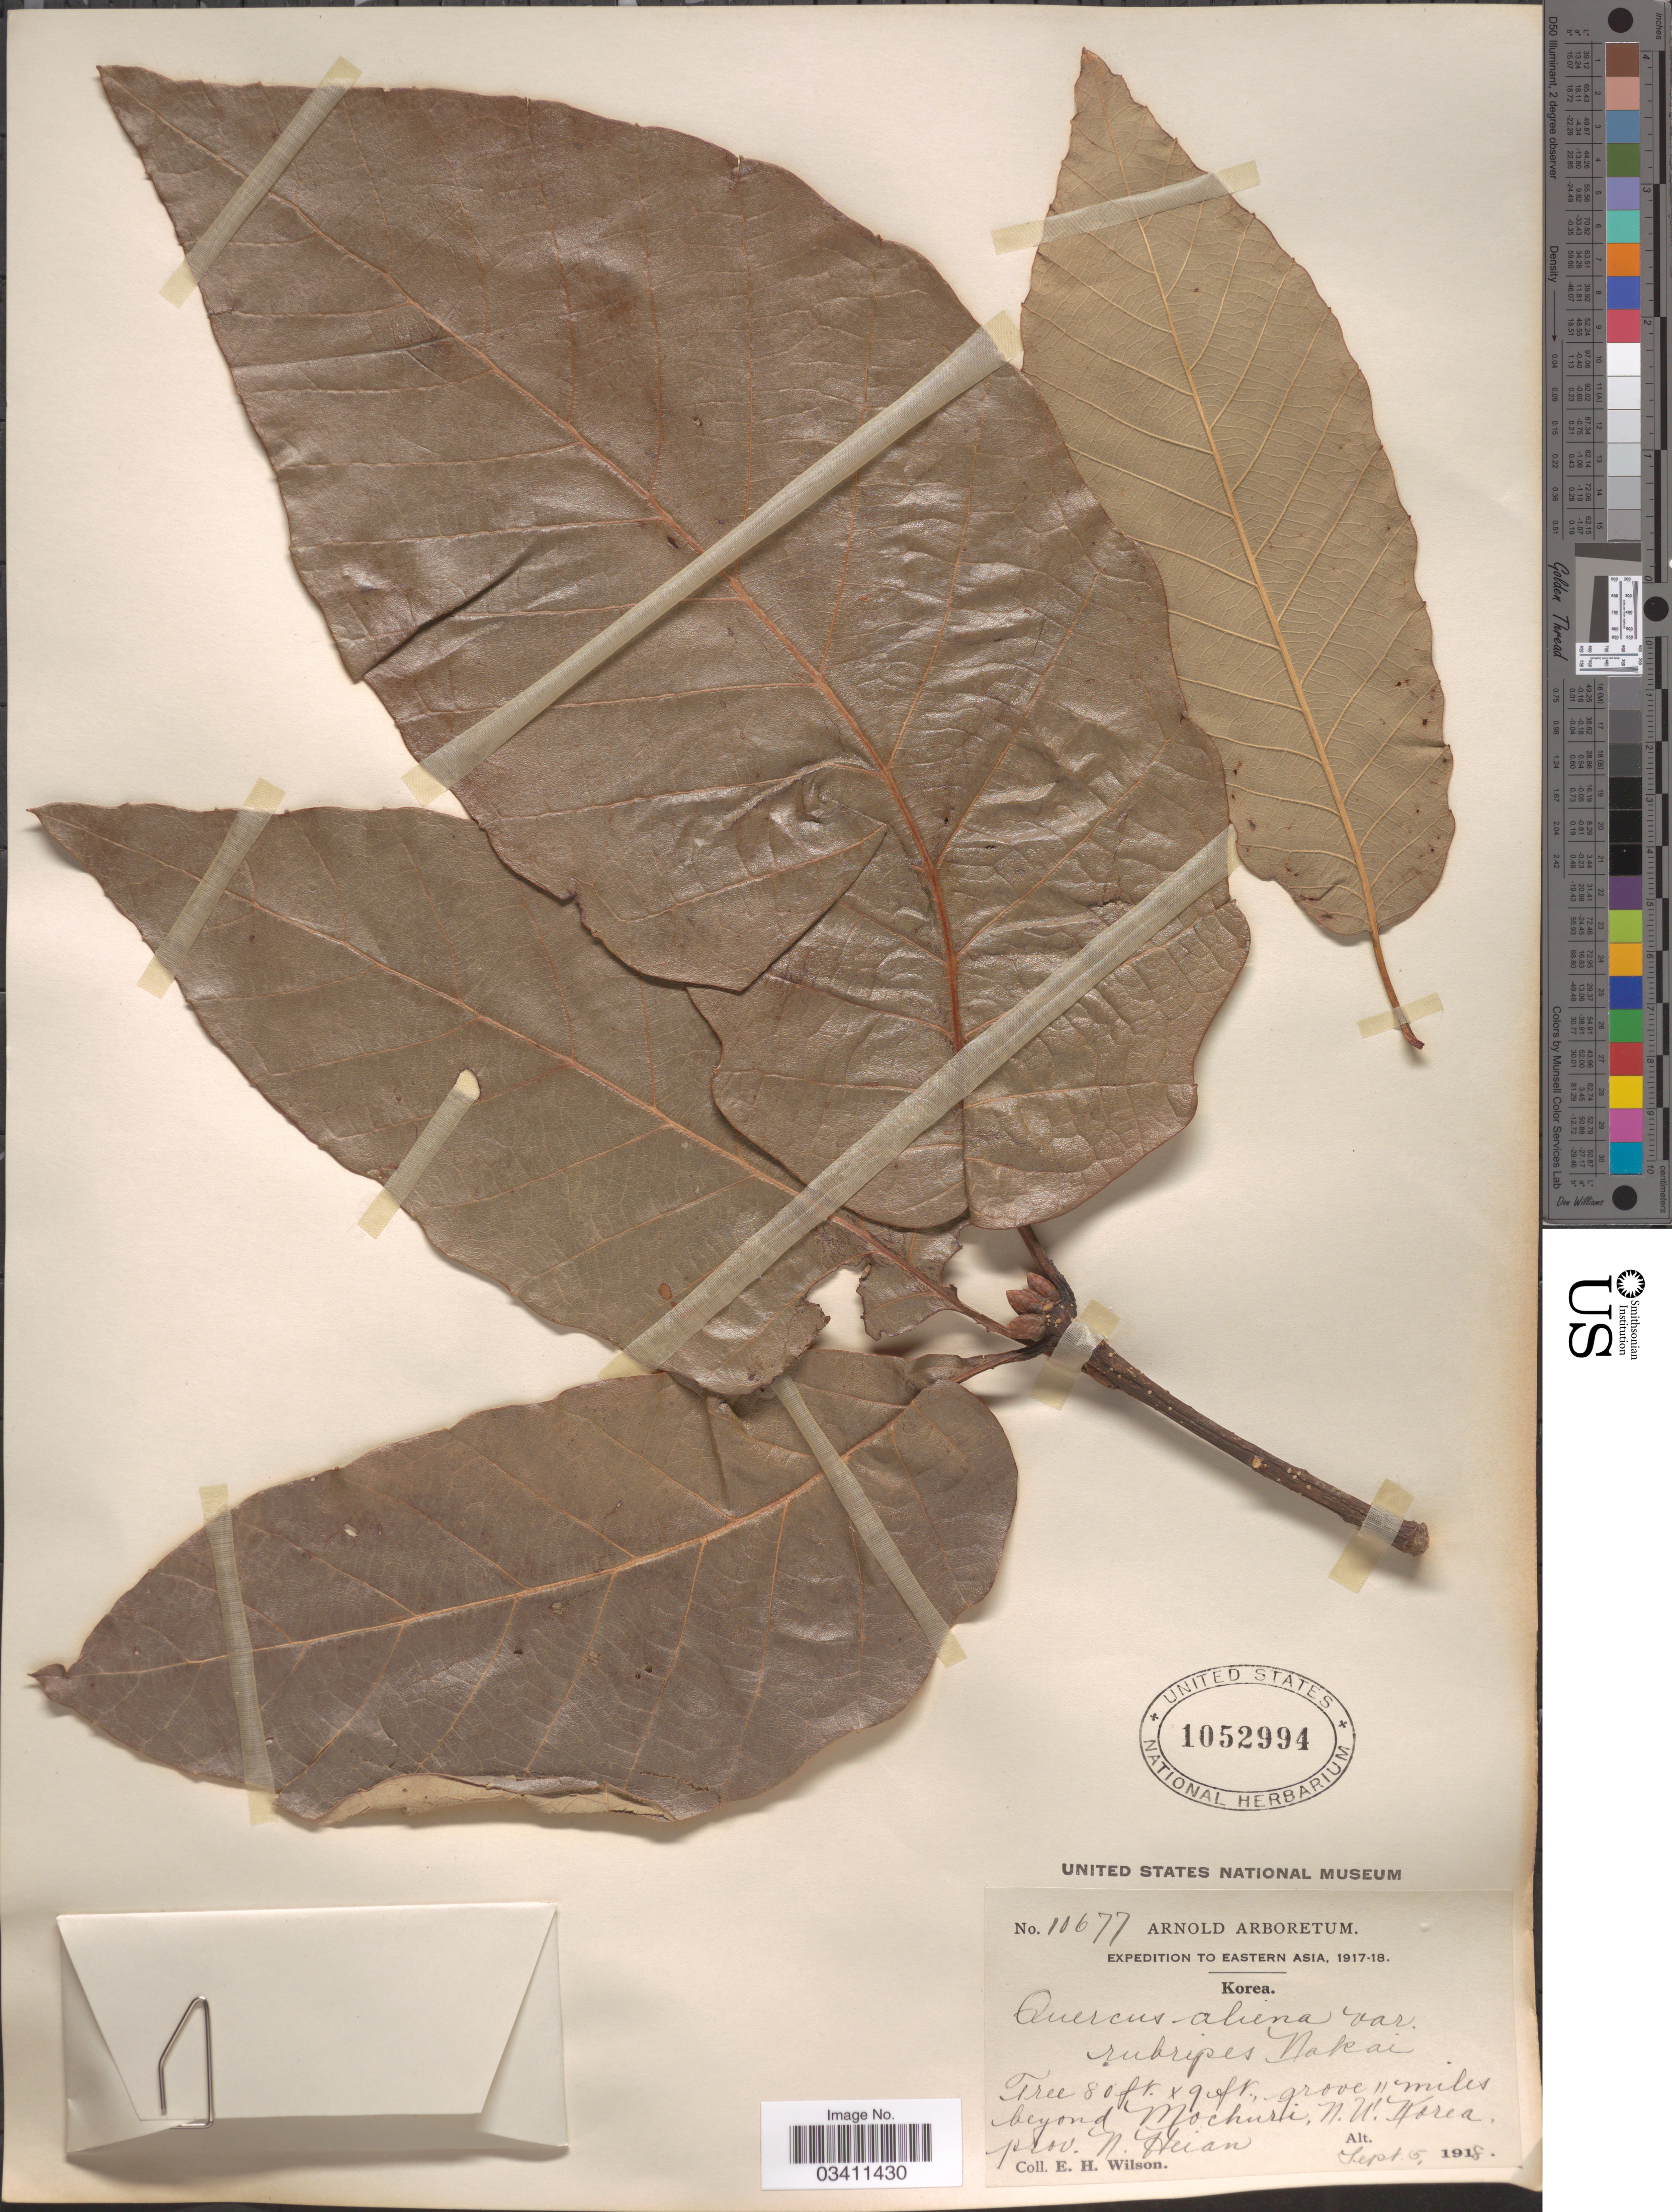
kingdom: Plantae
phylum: Tracheophyta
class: Magnoliopsida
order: Fagales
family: Fagaceae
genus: Quercus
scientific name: Quercus aliena var. rubripes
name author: Nakai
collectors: E. Wilson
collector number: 11677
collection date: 1918-09-05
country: North Korea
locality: Grove 11 mile beyond Mochuri, N. W. Korea, prov. N. Heian.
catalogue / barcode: US 1052994